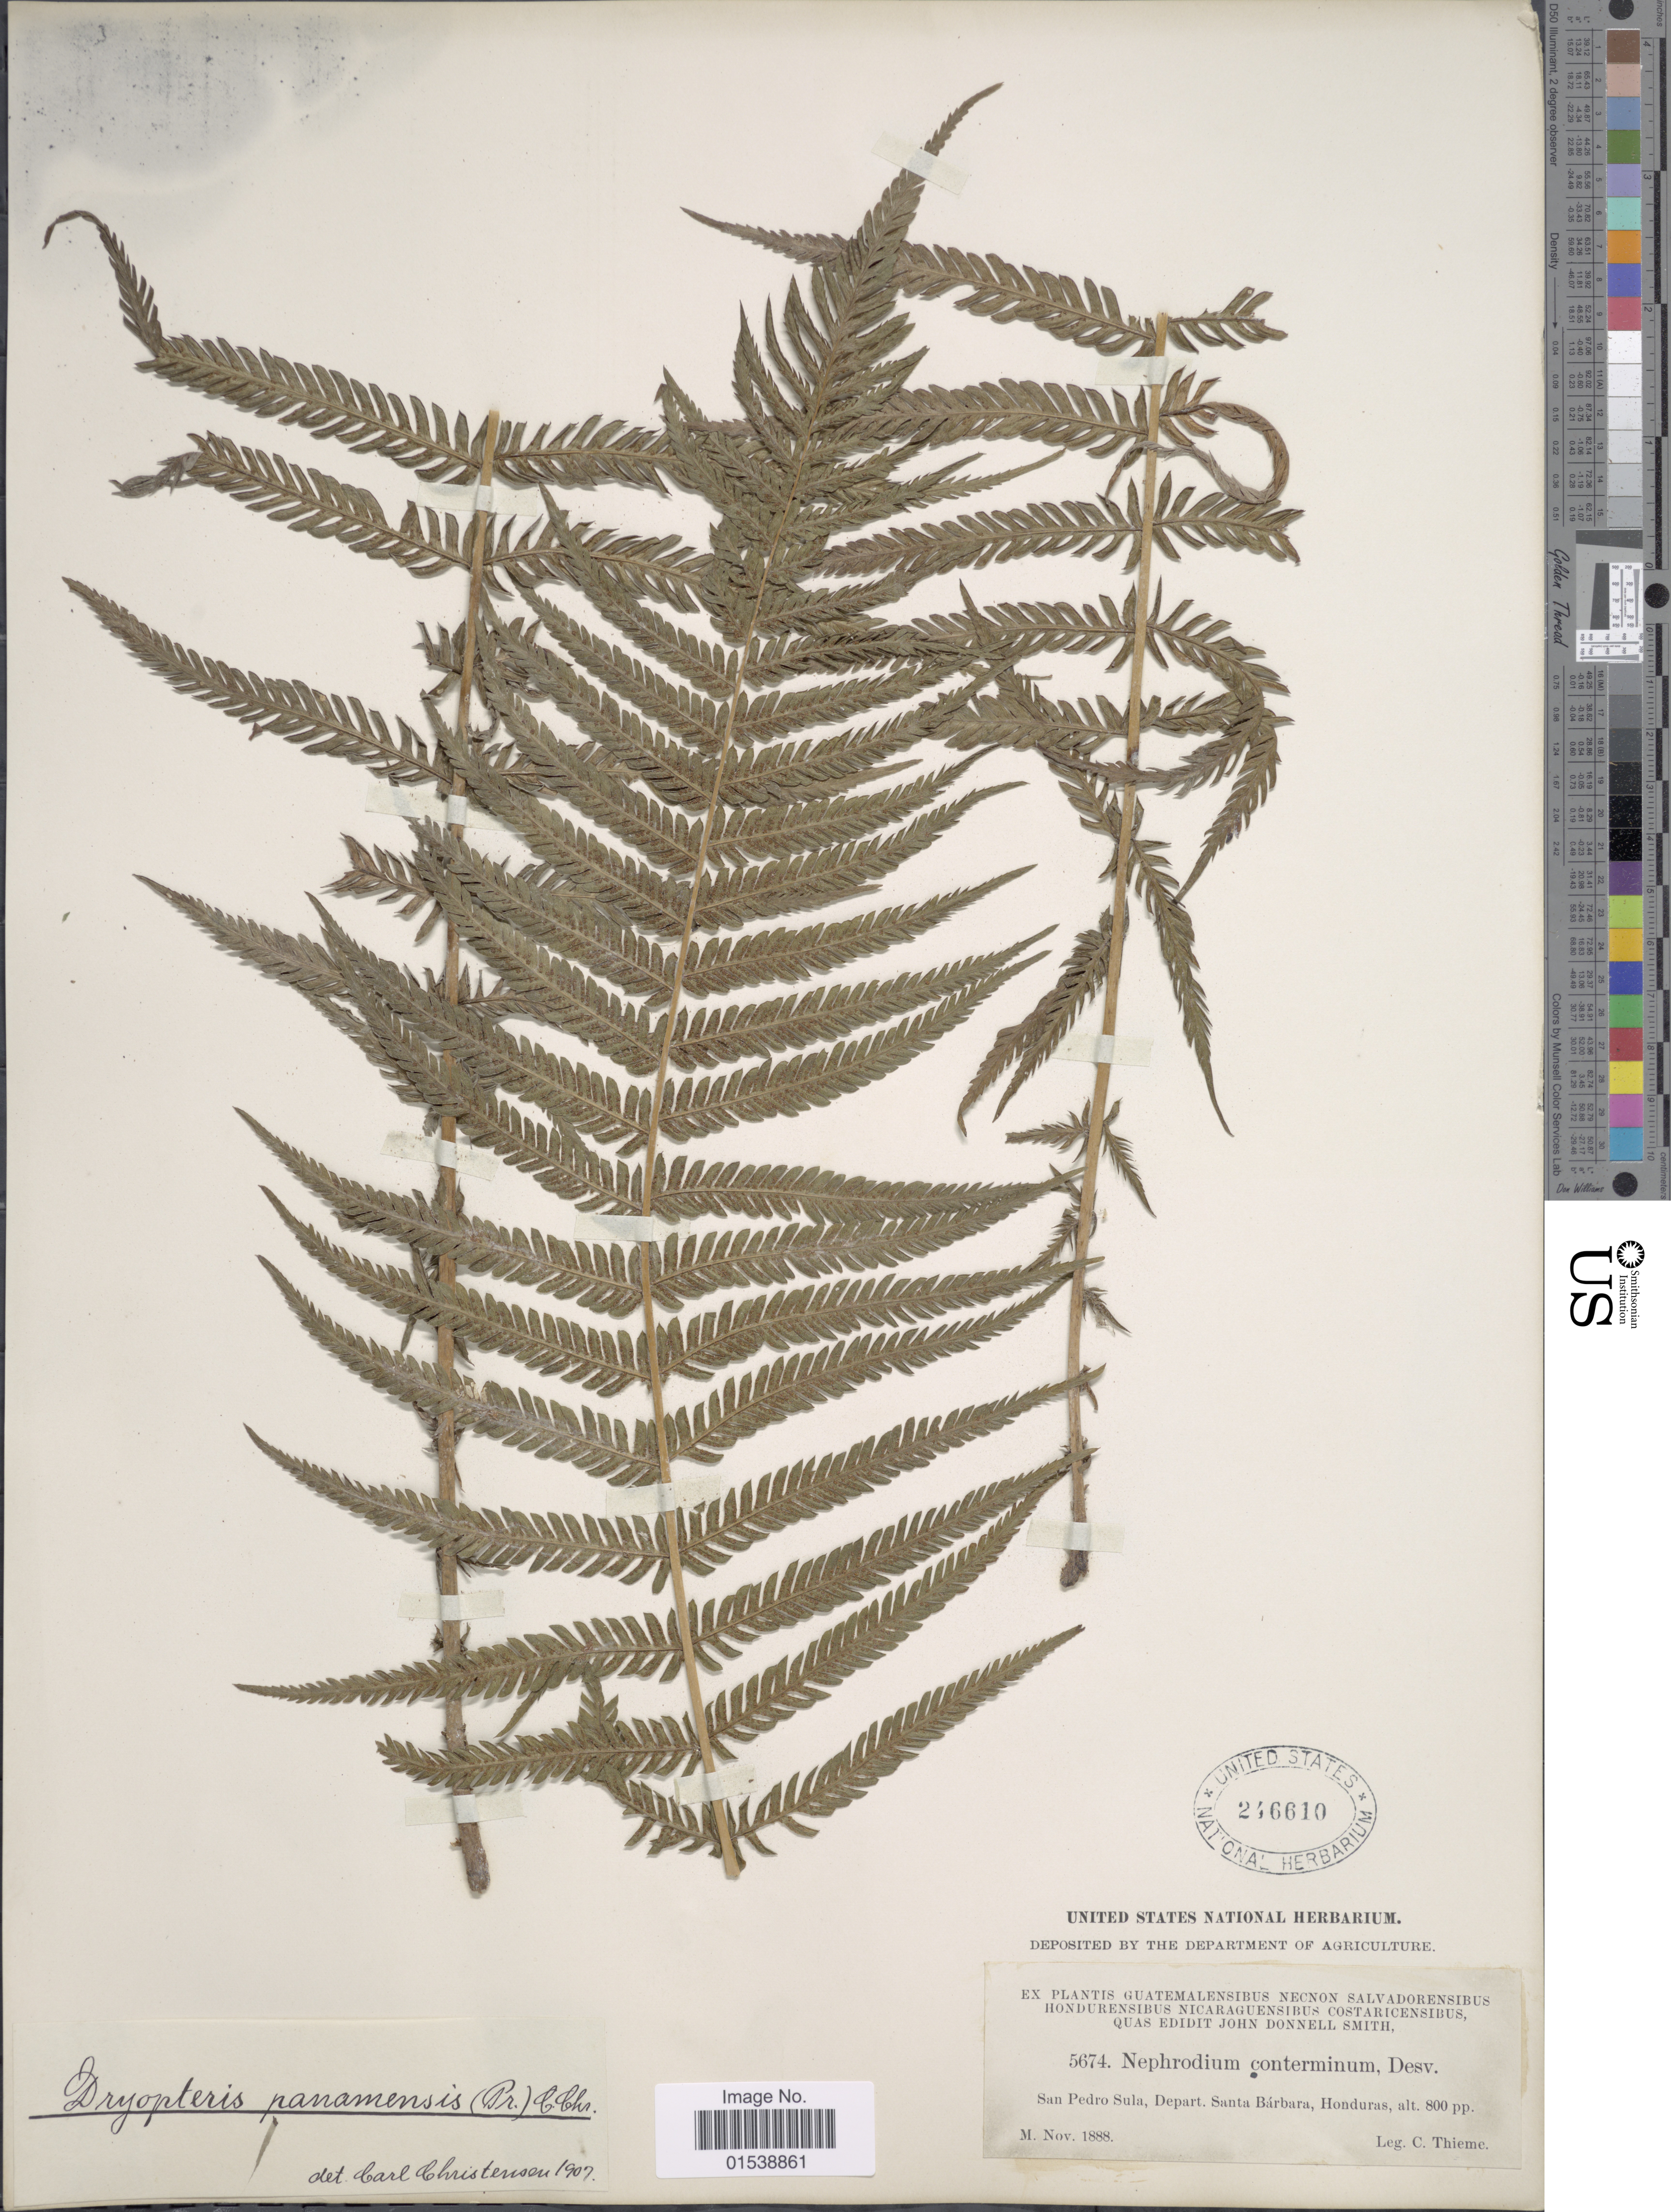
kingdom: Plantae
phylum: Tracheophyta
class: Polypodiopsida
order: Polypodiales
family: Thelypteridaceae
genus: Amauropelta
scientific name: Amauropelta resinifera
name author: (Desv.) Pic. Serm.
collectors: C. Thieme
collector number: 5674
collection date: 1888-11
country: Honduras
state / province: Santa Bárbara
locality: San Pedro Sula, Depart. Santa Barbara, Honduras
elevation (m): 244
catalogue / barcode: US 246610